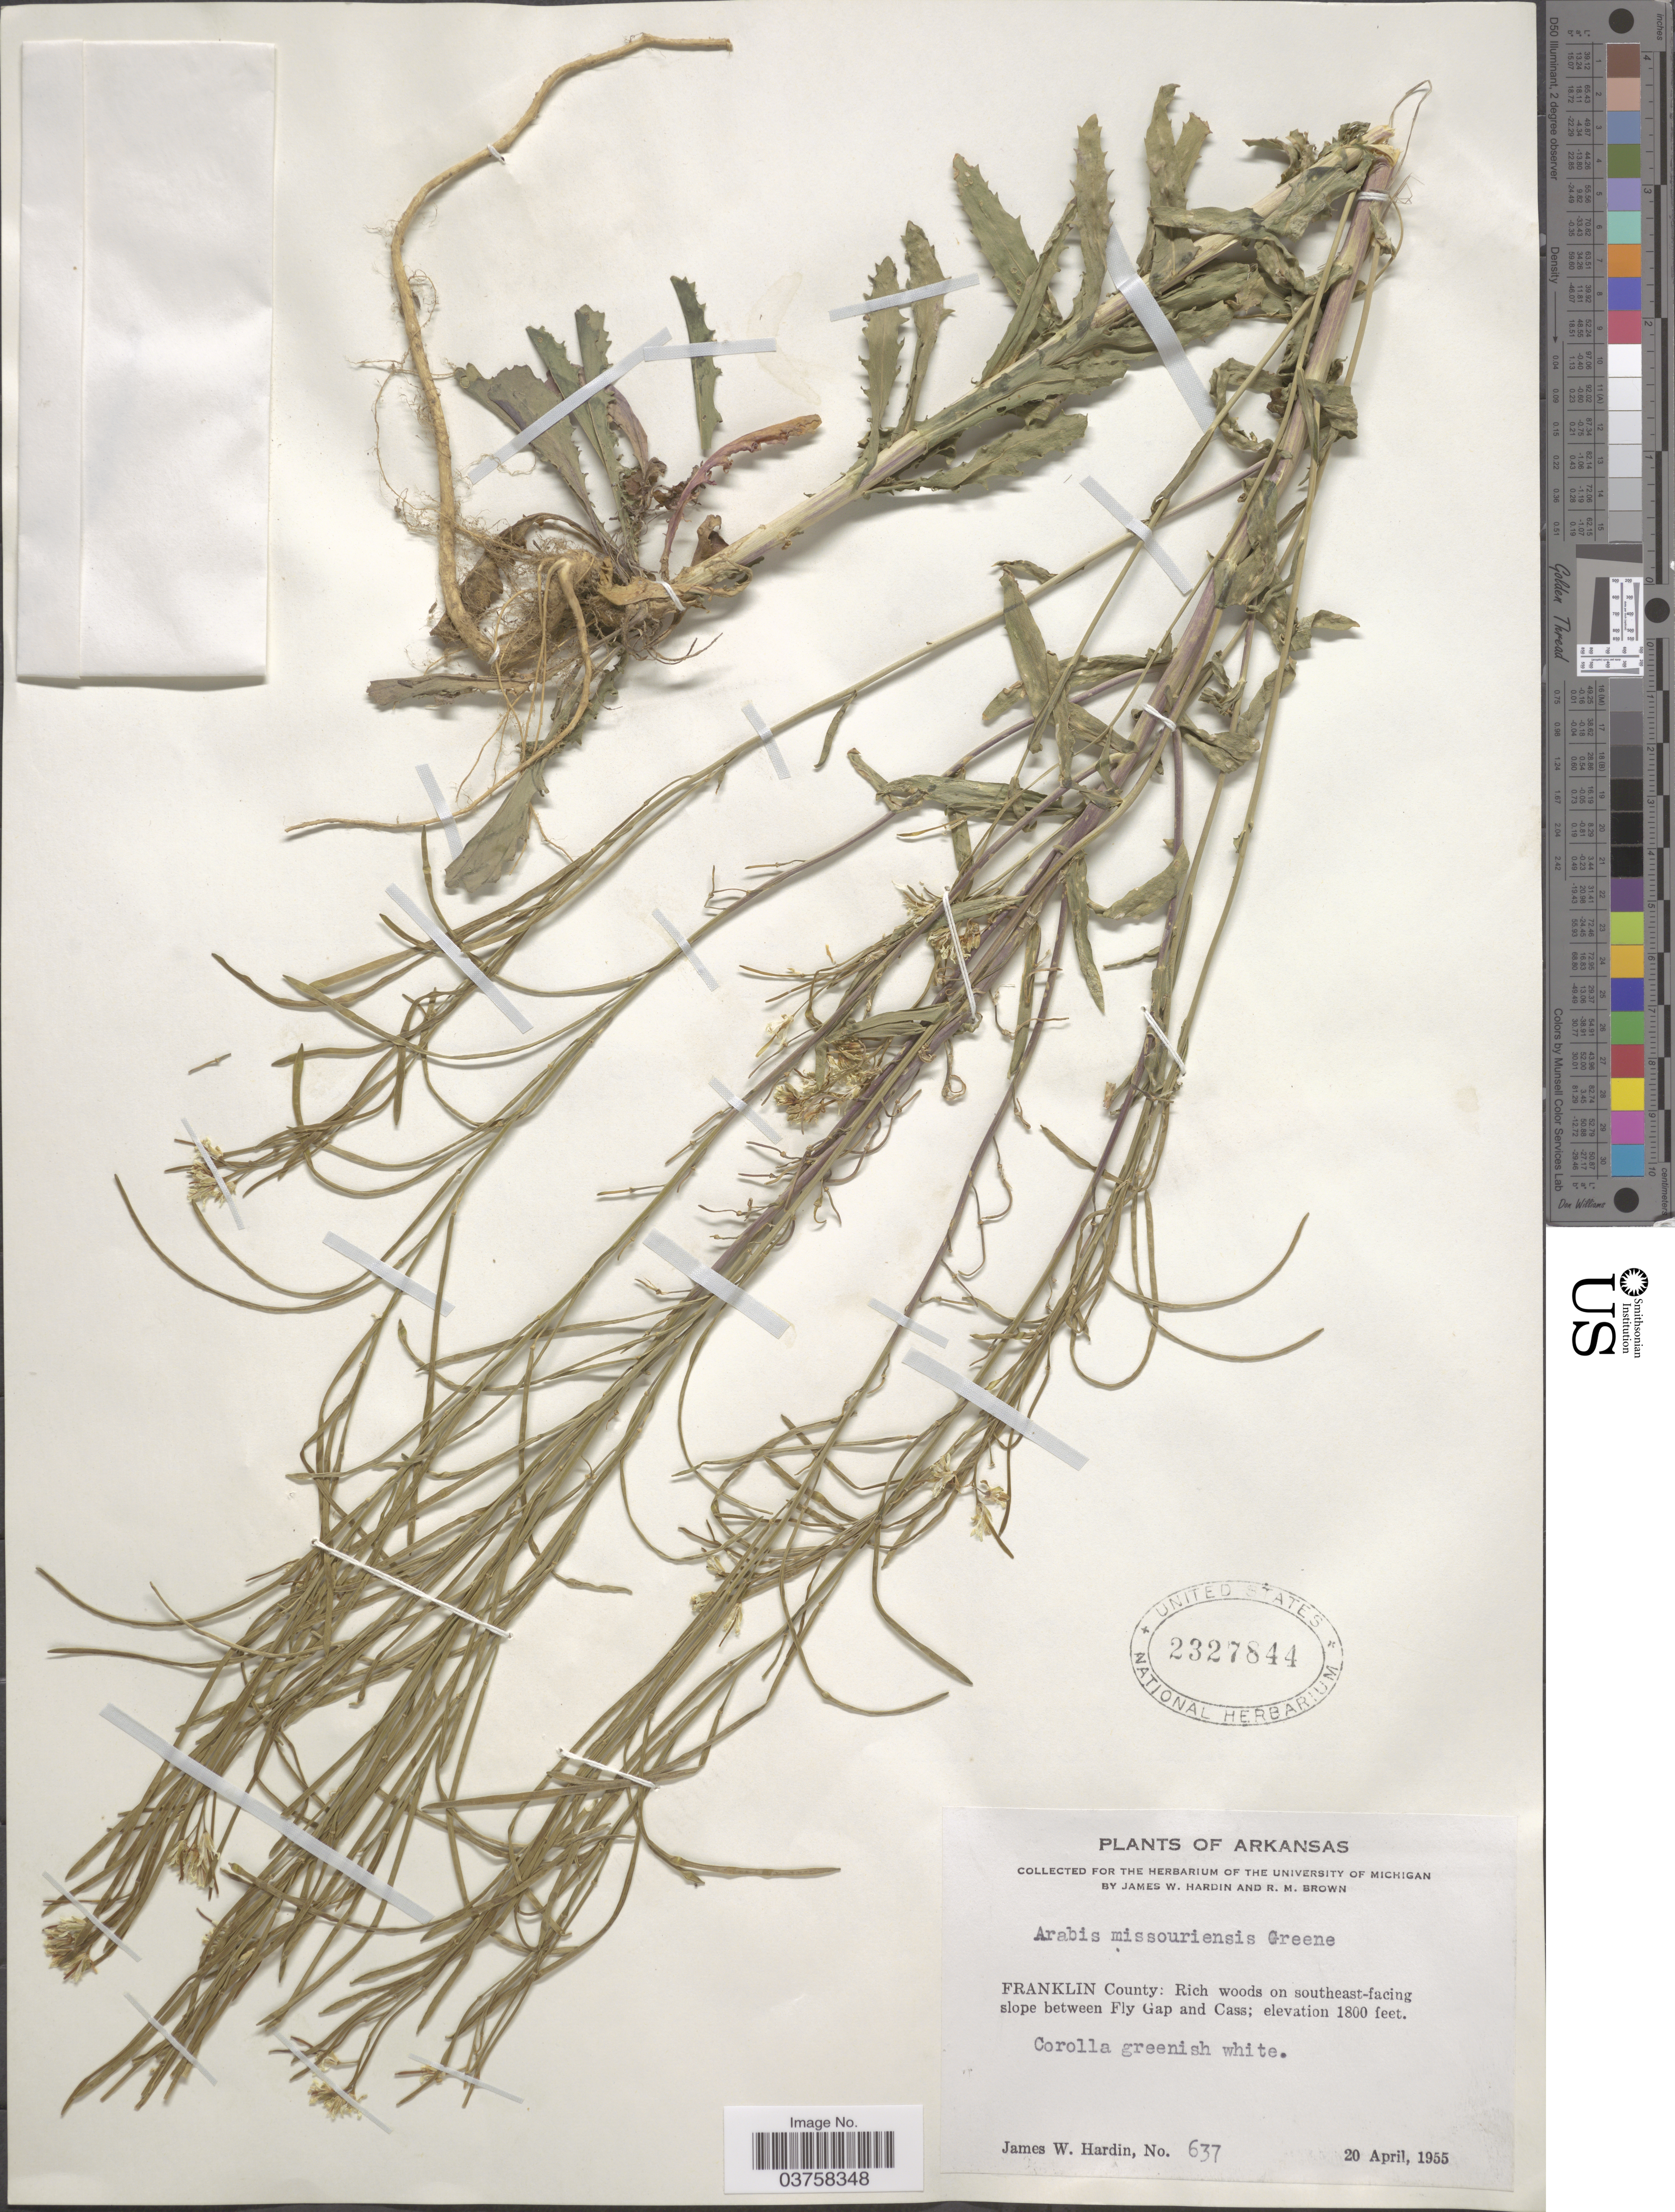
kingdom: Plantae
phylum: Tracheophyta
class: Magnoliopsida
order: Brassicales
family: Brassicaceae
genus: Borodinia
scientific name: Borodinia missouriensis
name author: (Greene) P.J. Alexander & Windham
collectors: J. W. Hardin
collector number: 637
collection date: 1955-04-20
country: United States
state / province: Arkansas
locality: Franklin County: Rich woods on southeast-facing slope between Fly Gap and Cass.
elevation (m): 549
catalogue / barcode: US 2327844